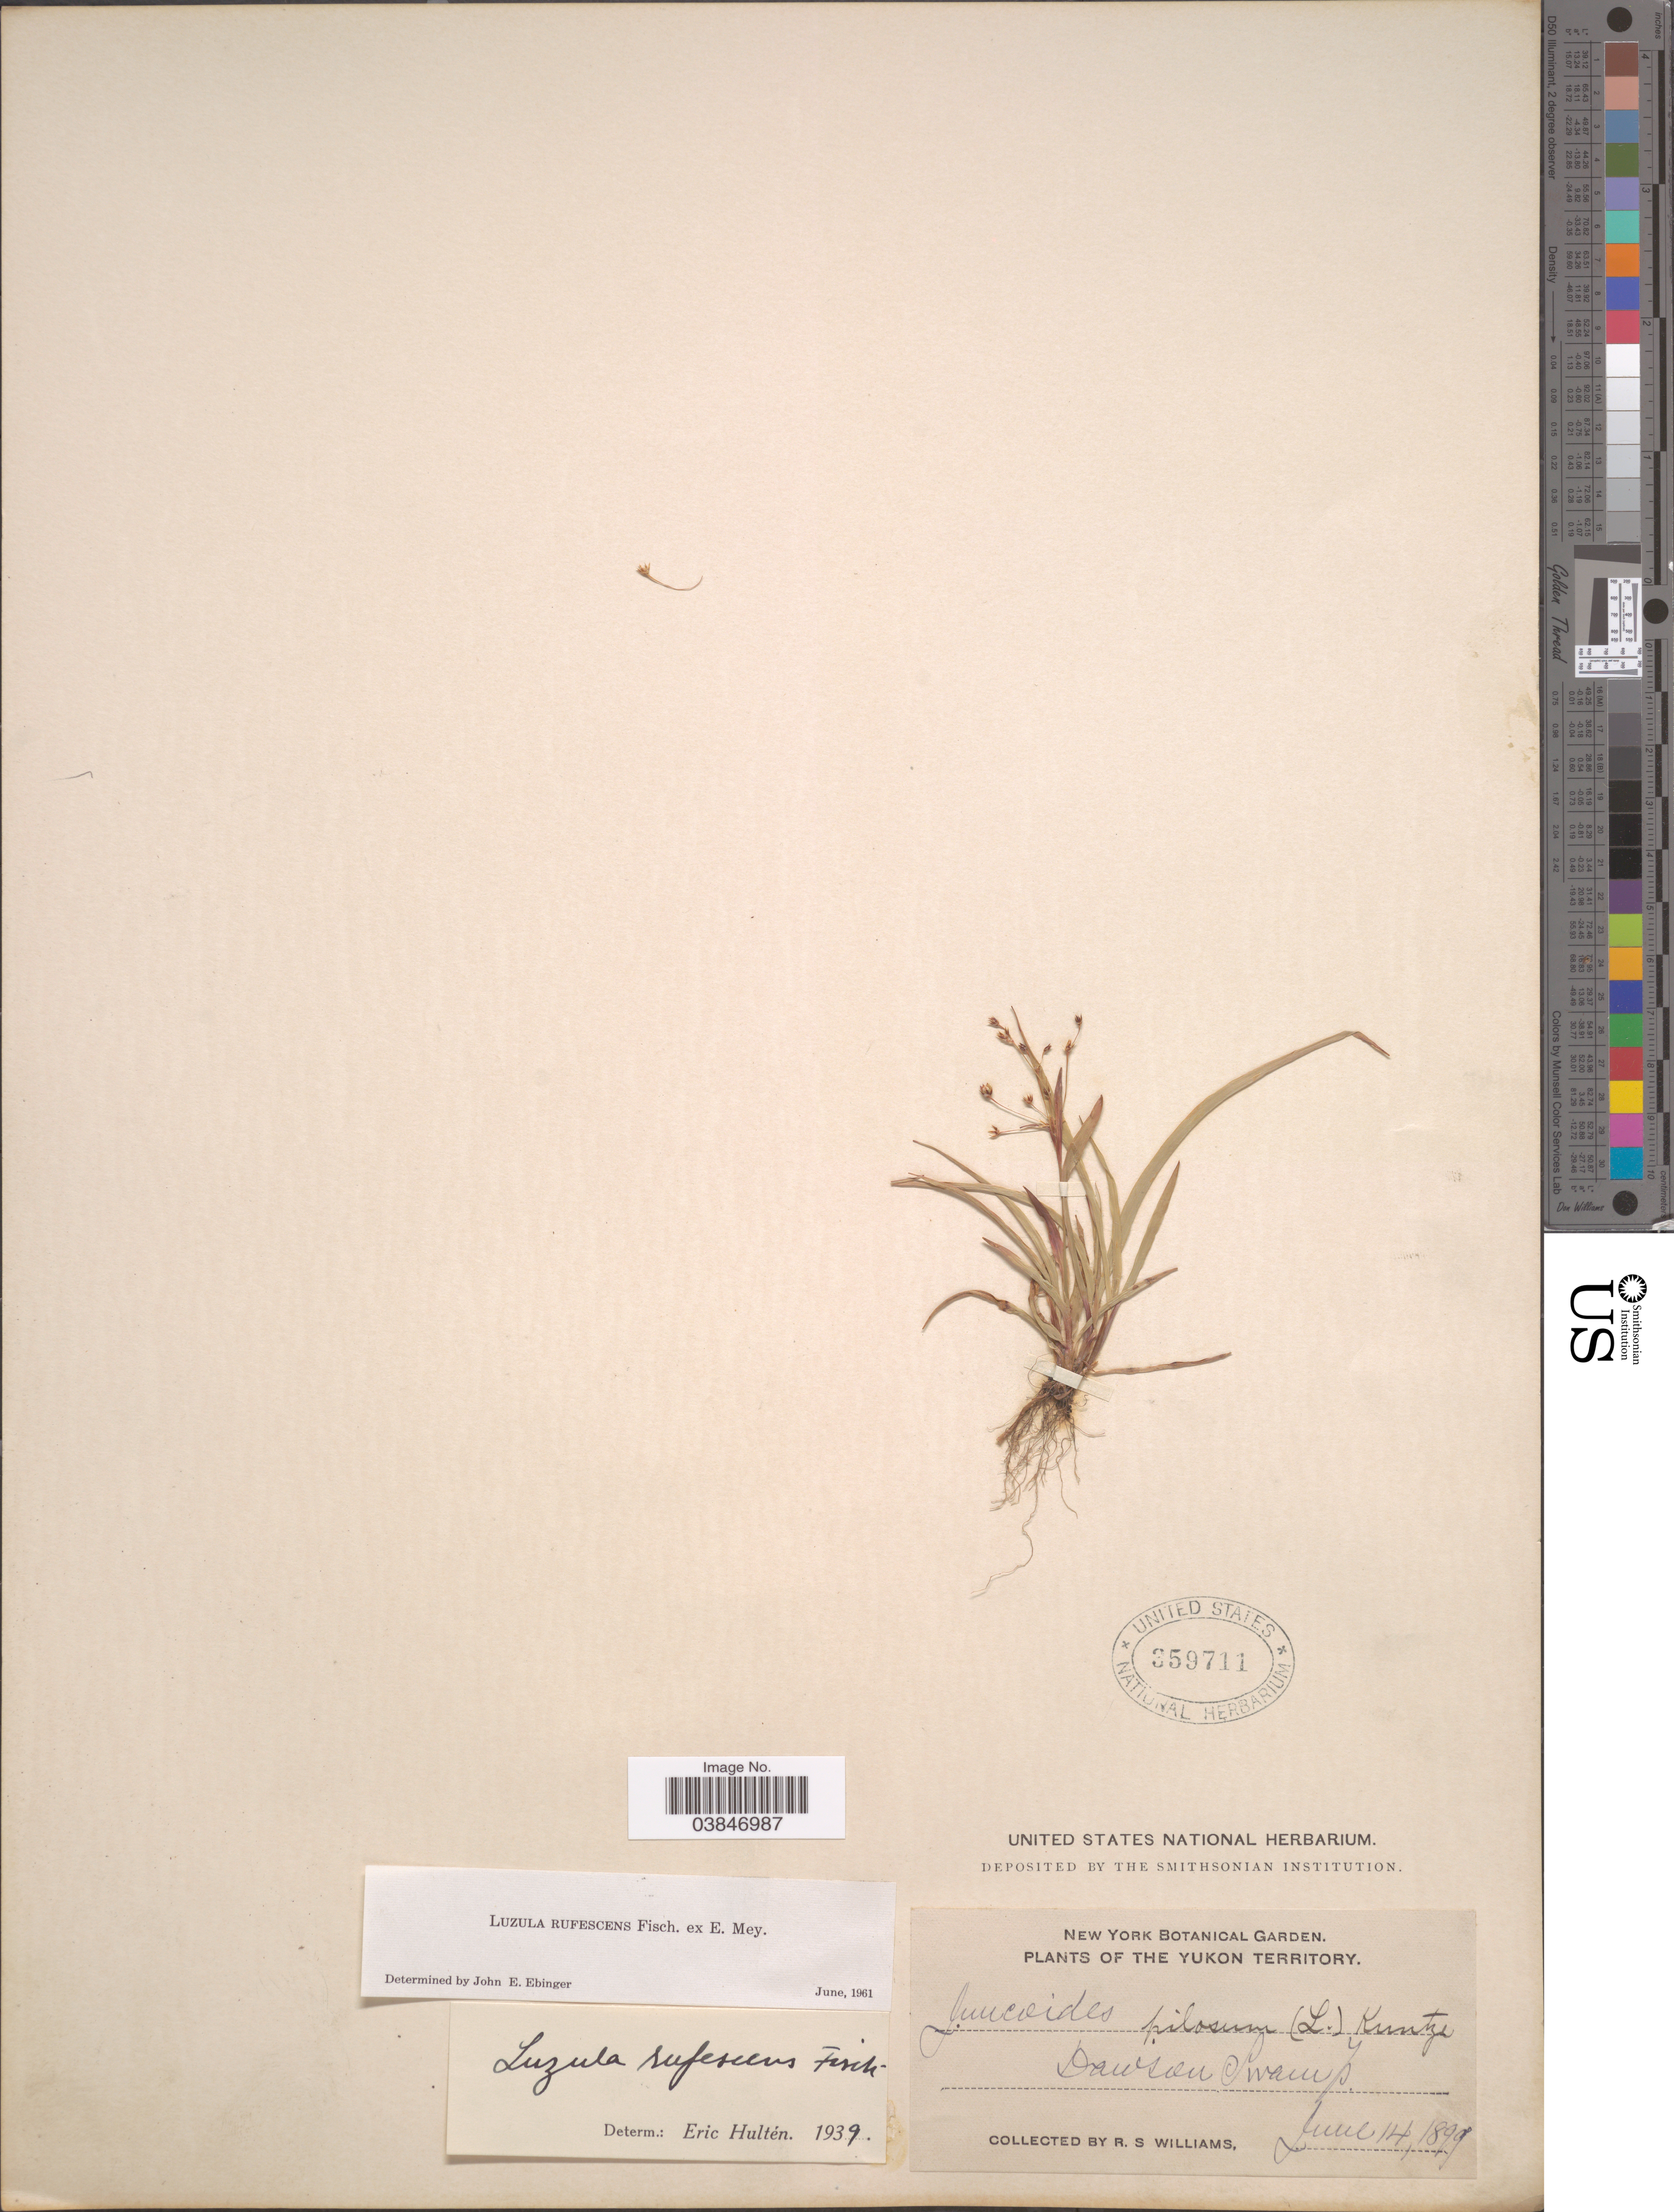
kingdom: Plantae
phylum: Tracheophyta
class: Liliopsida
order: Poales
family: Juncaceae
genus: Luzula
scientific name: Luzula rufescens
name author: Fisch. ex E. Mey.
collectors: R. S. Williams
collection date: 1899-06-14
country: Canada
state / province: Yukon Territory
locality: Dawson Swamp.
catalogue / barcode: US 359711